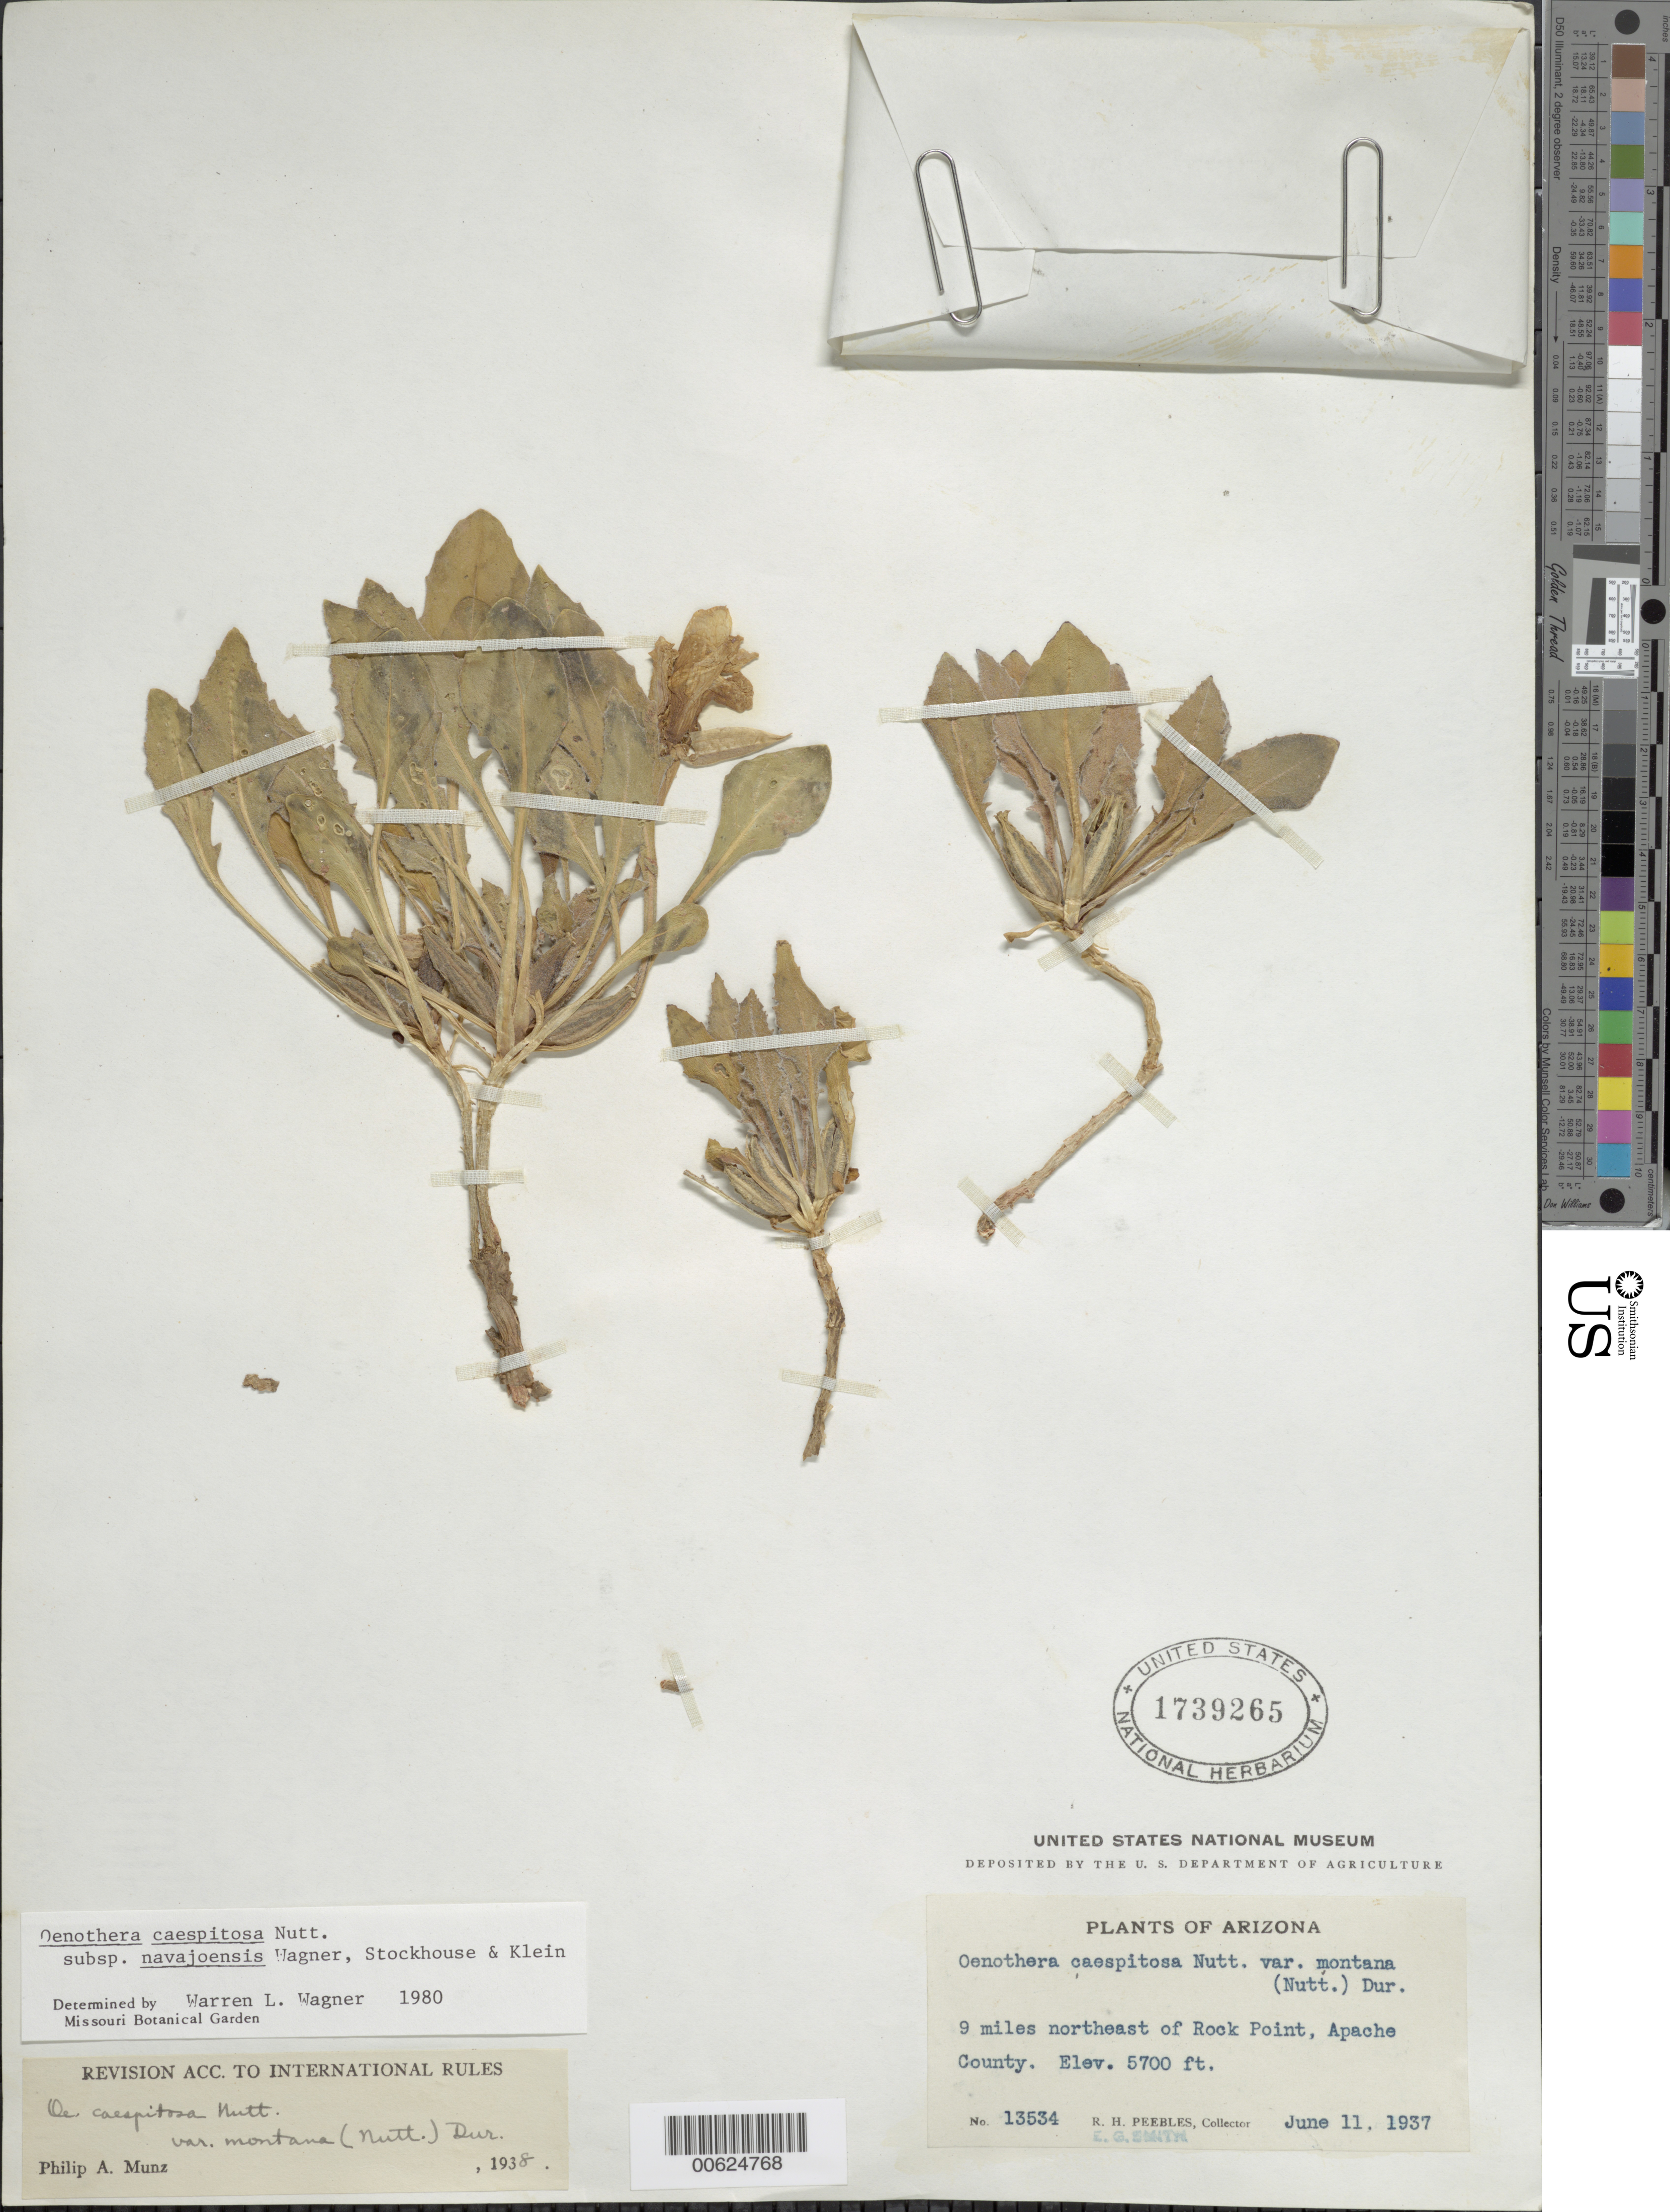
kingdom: Plantae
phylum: Tracheophyta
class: Magnoliopsida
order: Myrtales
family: Onagraceae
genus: Oenothera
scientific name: Oenothera cespitosa subsp. navajoensis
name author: W.L. Wagner et al.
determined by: Wagner, W. L., (BOT), Smithsonian Institution - National Museum of Natural History (UNITED STATES)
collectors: R. H. Peebles & E. G. Smith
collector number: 13534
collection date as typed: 11 Jun 1937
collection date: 1937-06-11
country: United States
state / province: Arizona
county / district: Apache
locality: NE of Rock Point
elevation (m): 1737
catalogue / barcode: US 1739265